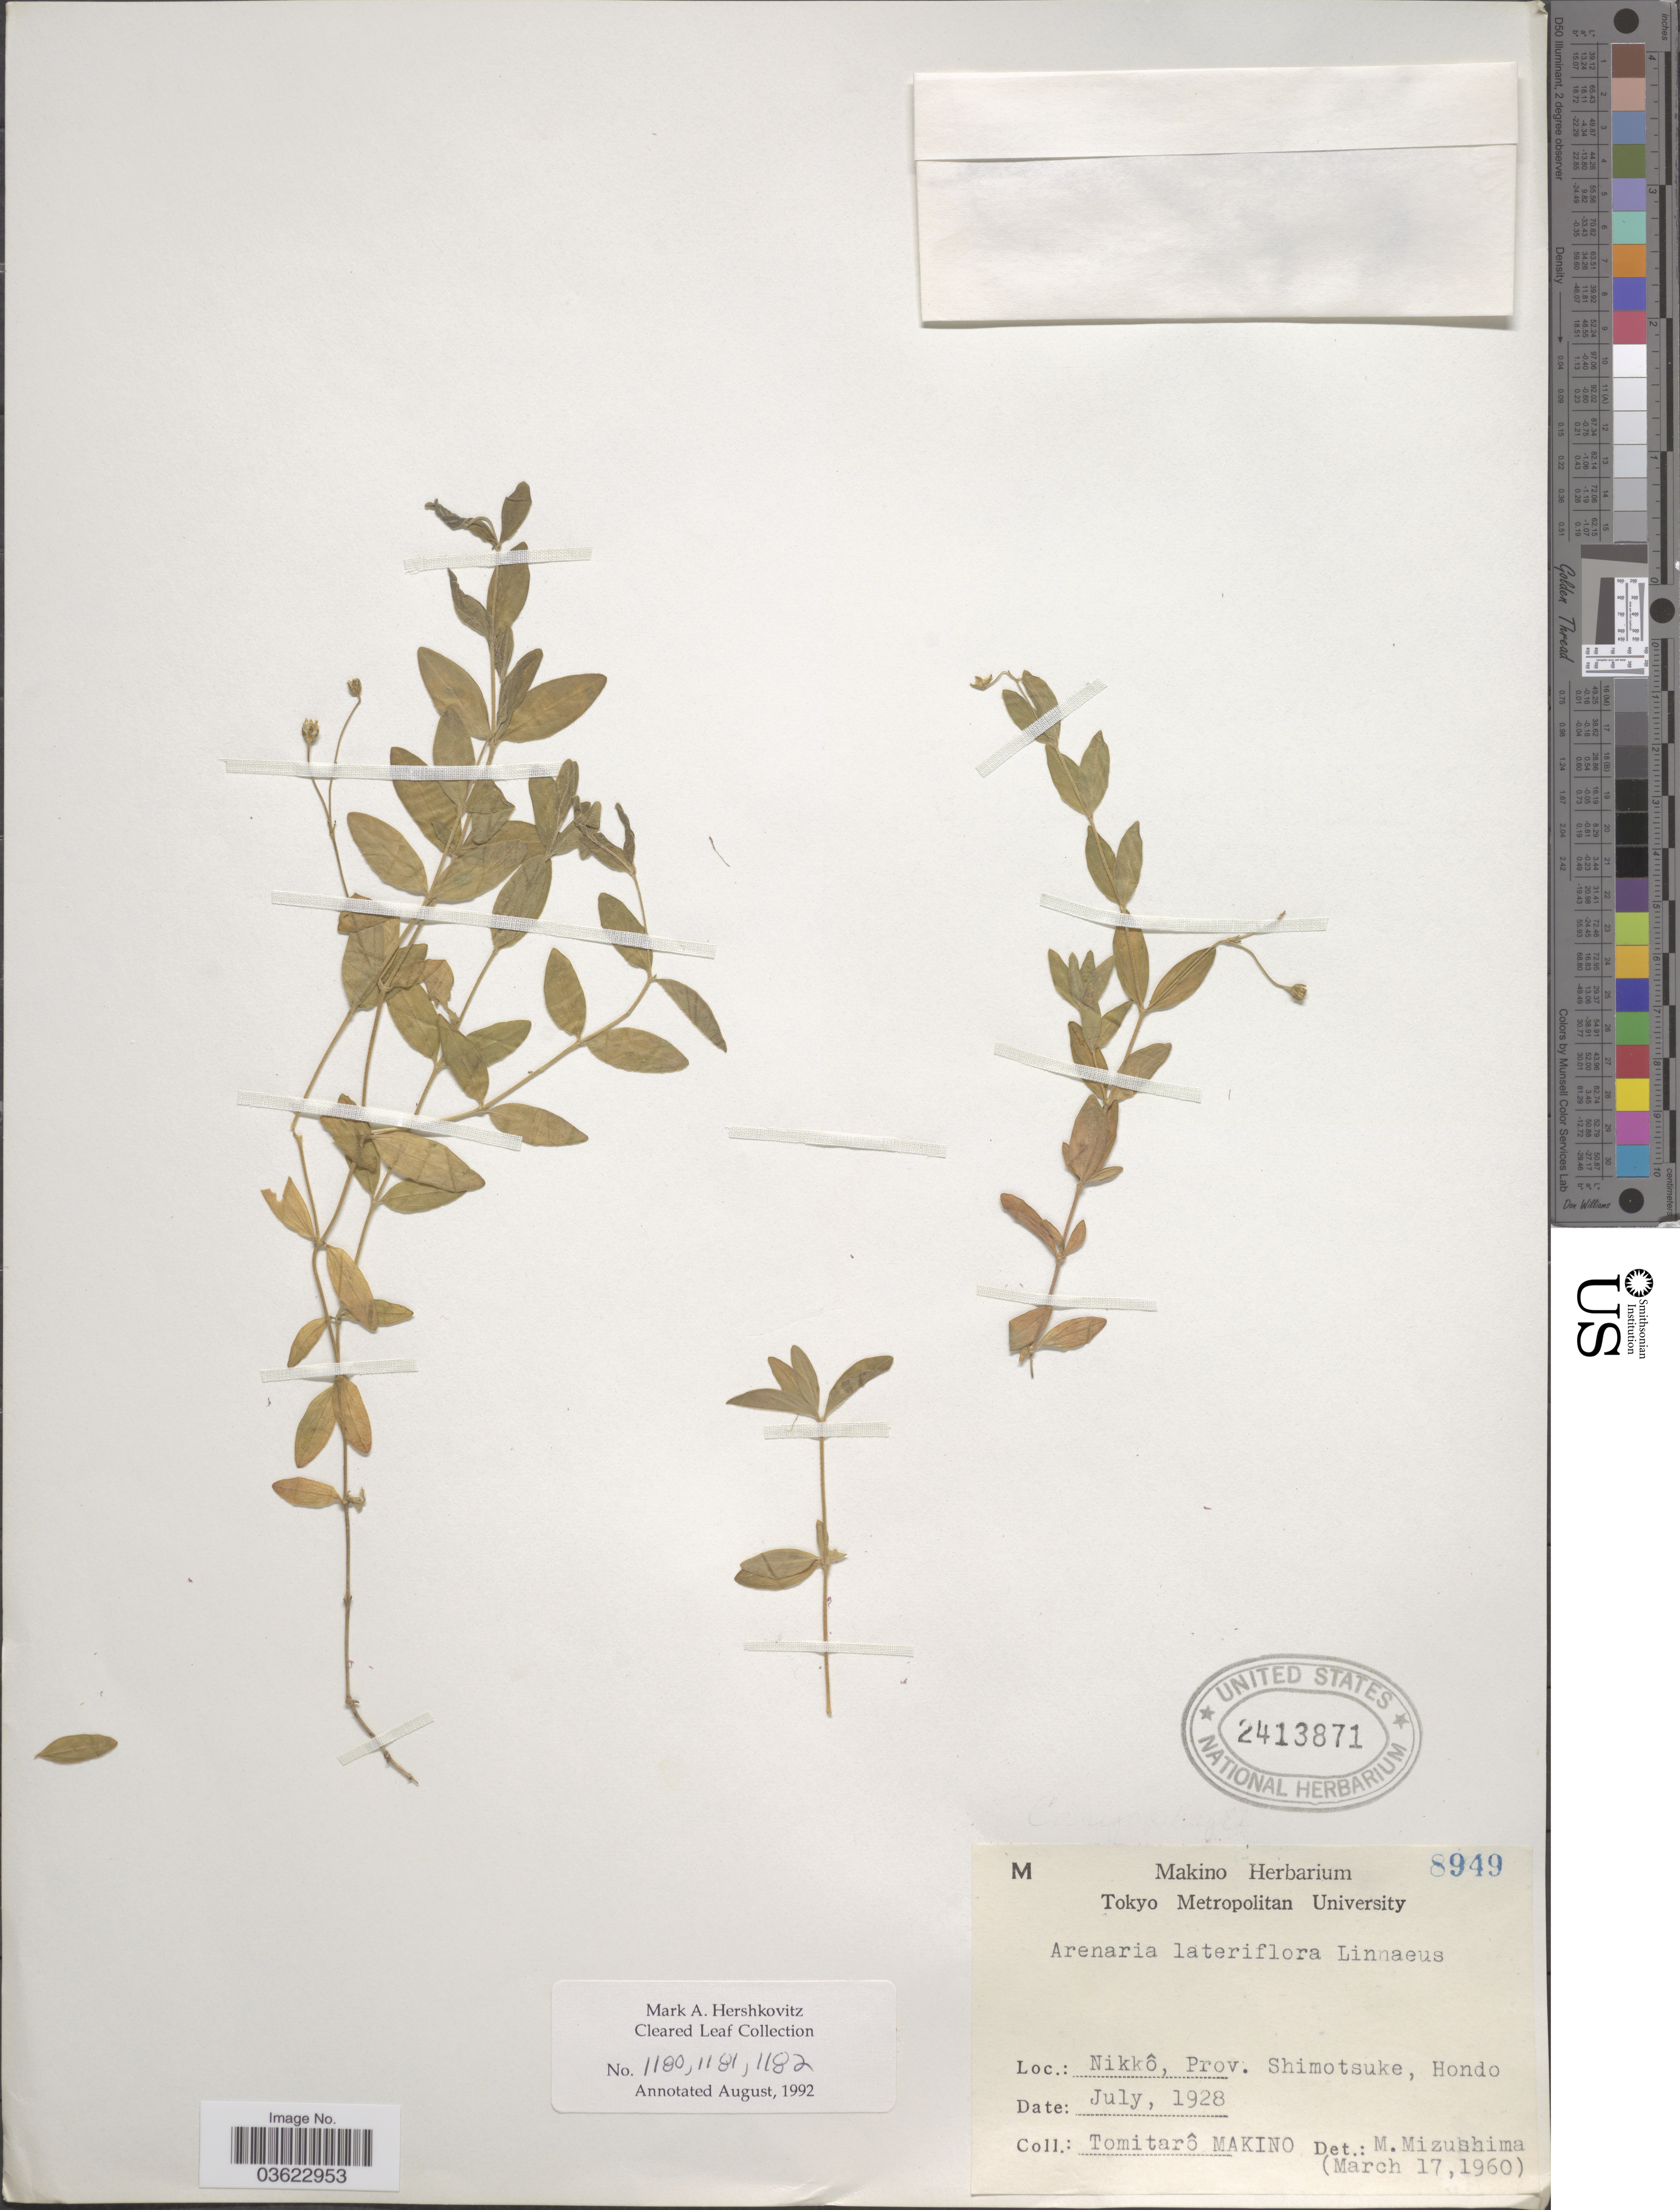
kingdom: Plantae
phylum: Tracheophyta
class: Magnoliopsida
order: Caryophyllales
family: Caryophyllaceae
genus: Arenaria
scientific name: Arenaria lateriflora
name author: L.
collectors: T. Makino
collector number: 8949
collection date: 1928-07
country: Japan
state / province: Tokyo, Federal City of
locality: Nikkô, Prov. Shimotsuke, Hondo.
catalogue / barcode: US 2413871